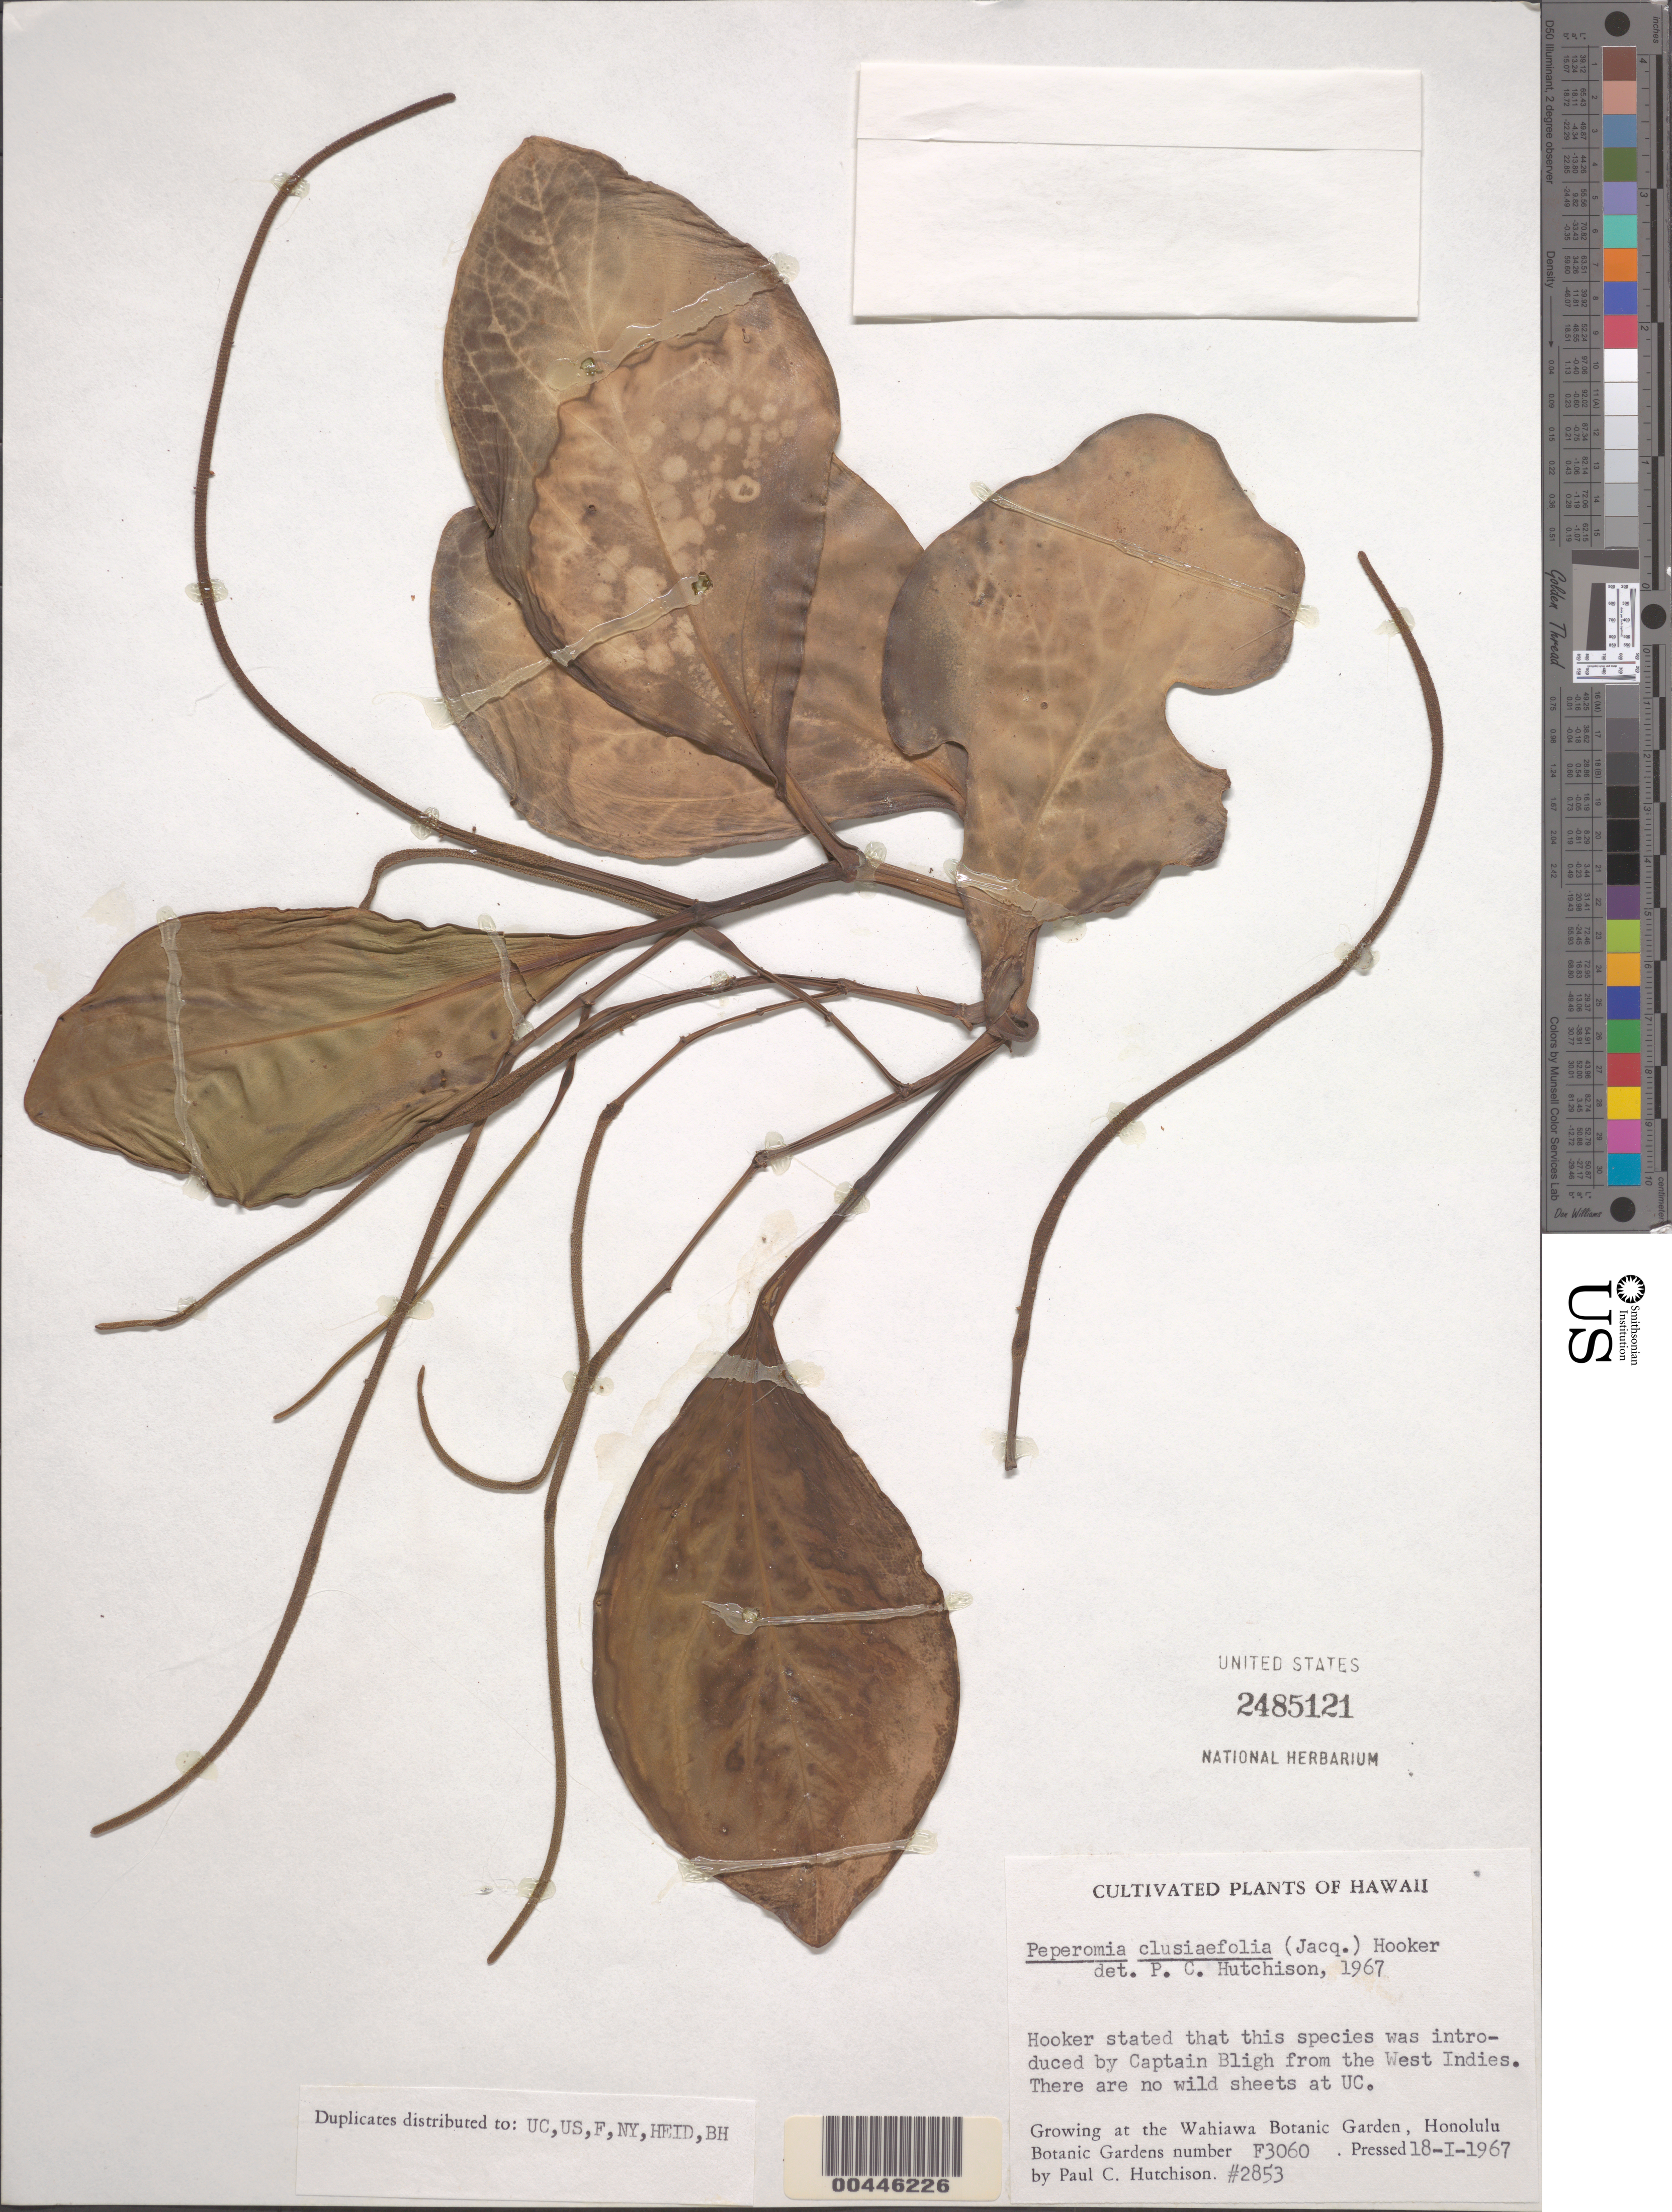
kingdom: Plantae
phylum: Tracheophyta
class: Magnoliopsida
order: Piperales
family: Piperaceae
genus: Peperomia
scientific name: Peperomia clusiifolia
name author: (Jacq.) Hook.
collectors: P. C. Hutchison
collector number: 2853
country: United States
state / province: Hawaii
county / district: Honolulu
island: Oahu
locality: Wahiawa Botanic Garden, Honolulu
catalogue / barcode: US 2485121